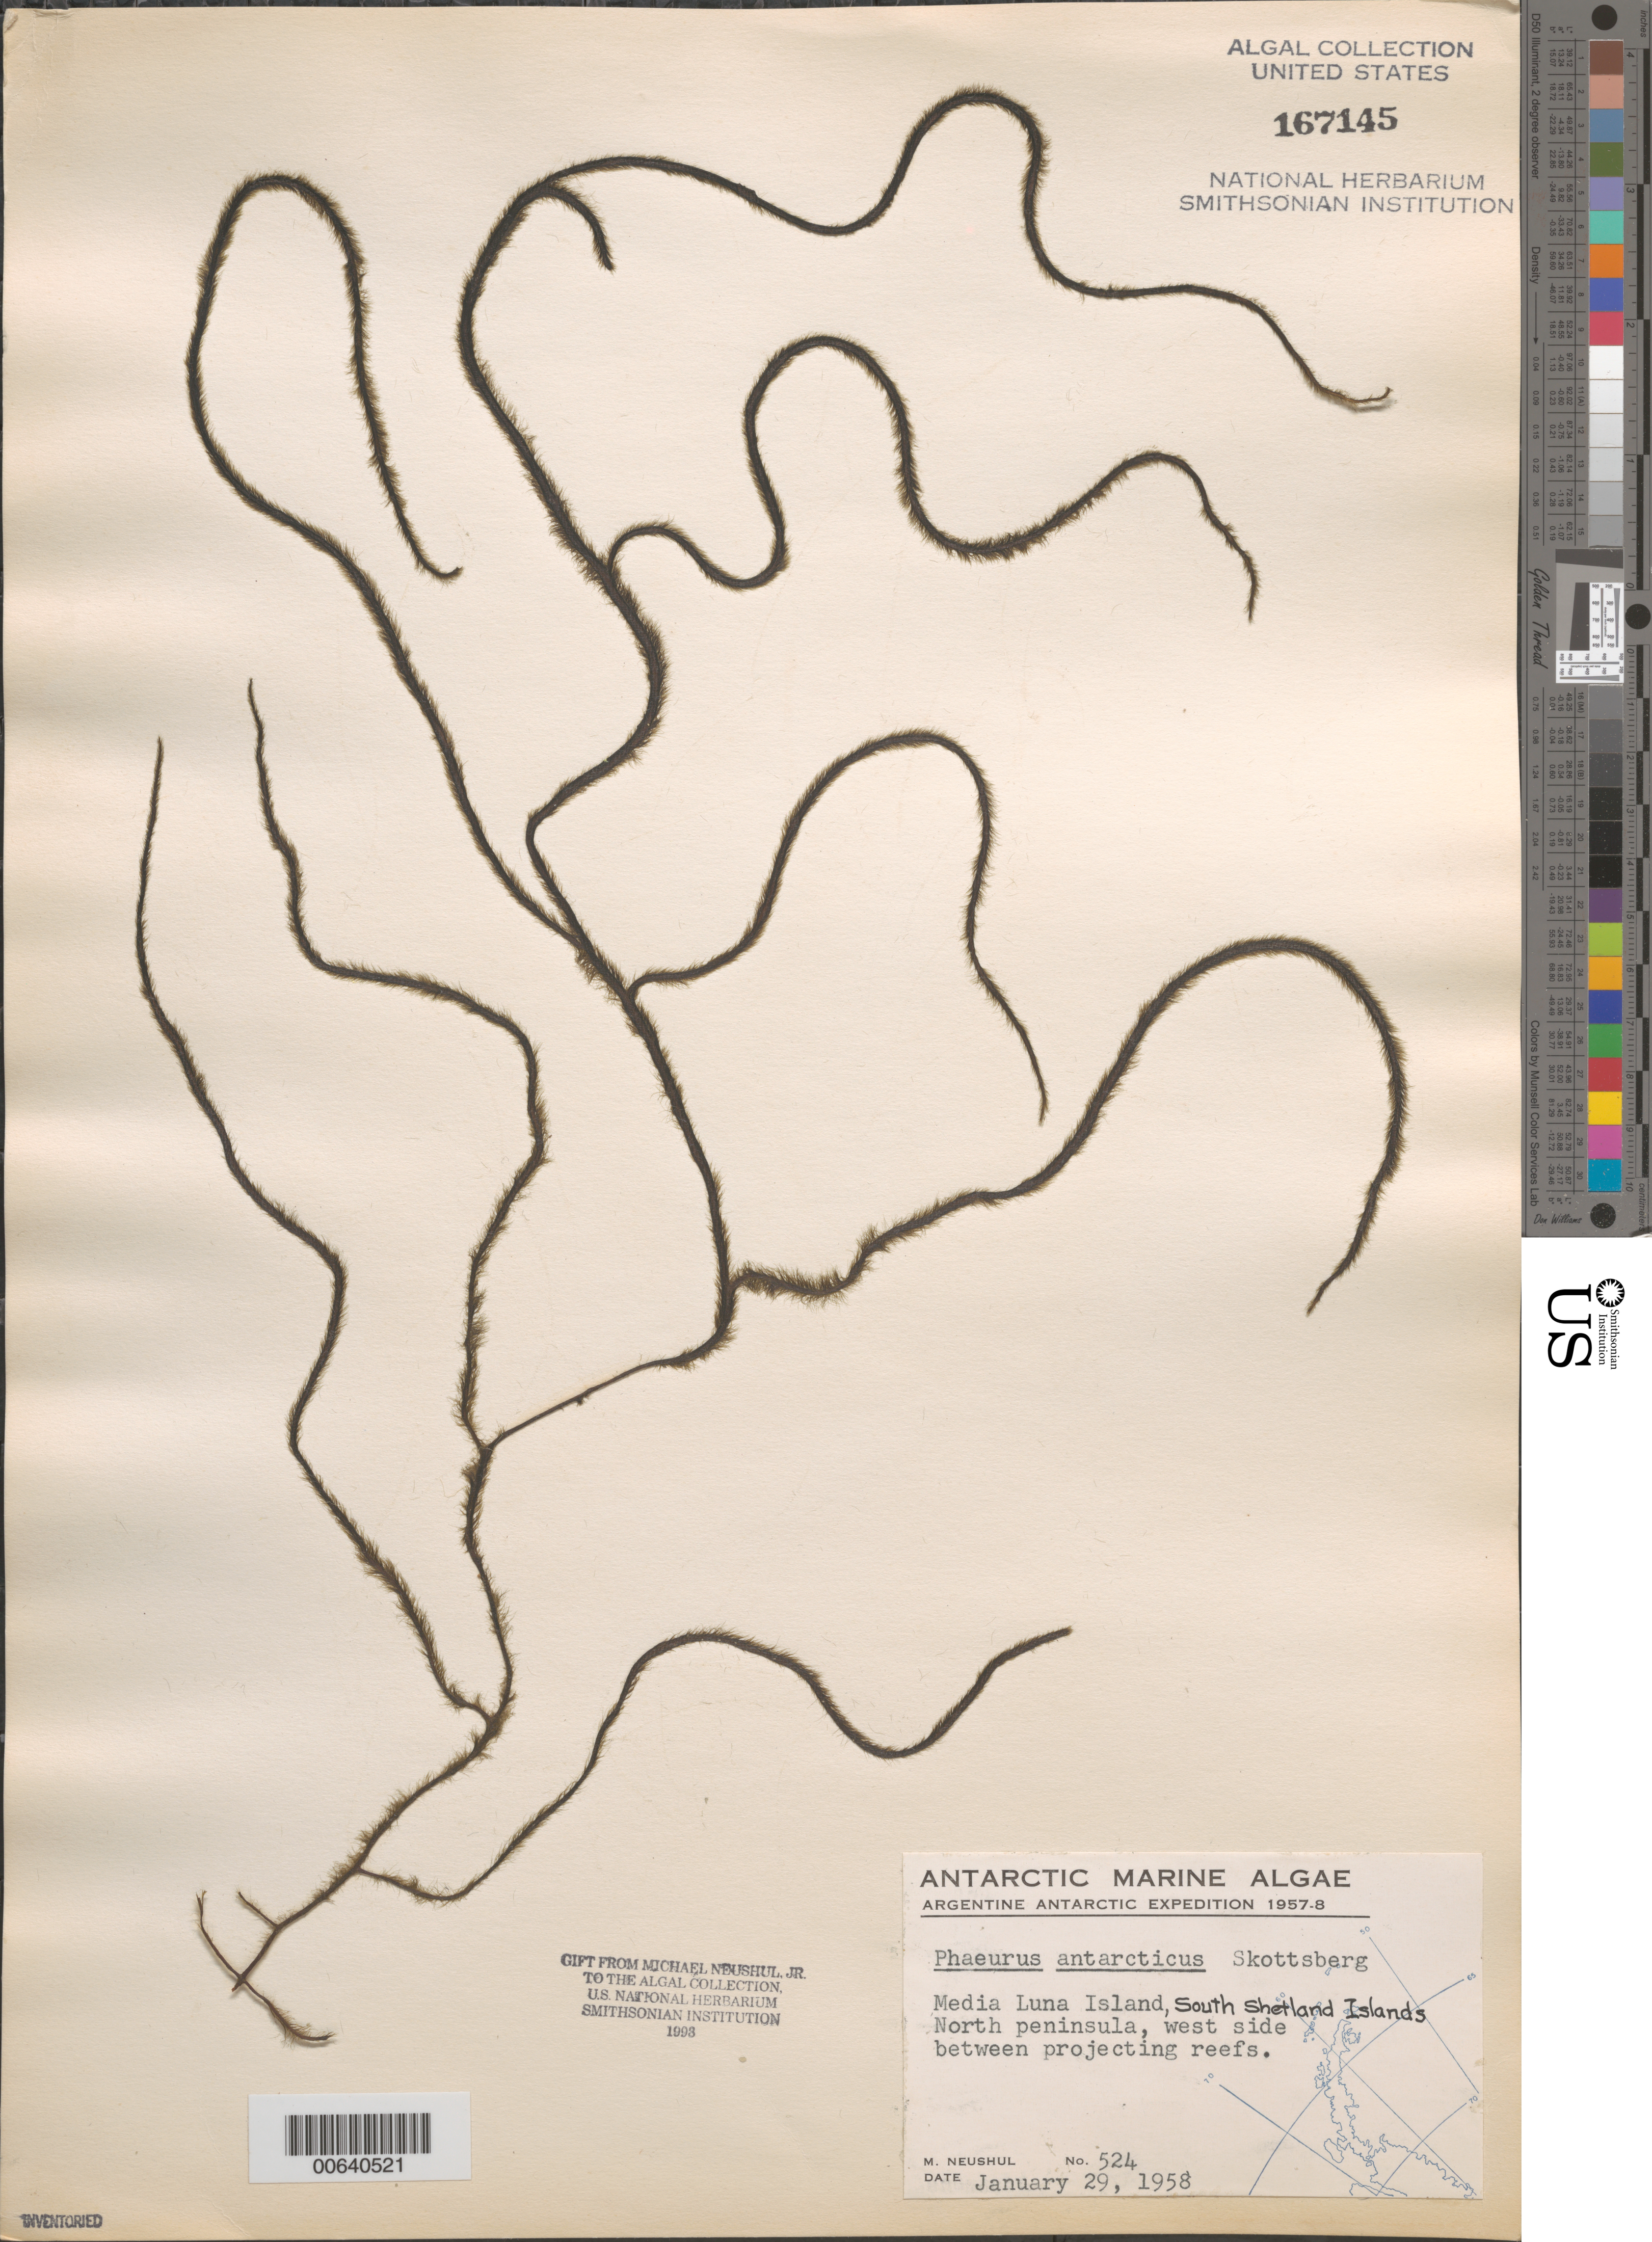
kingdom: Chromista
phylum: Ochrophyta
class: Phaeophyceae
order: Desmarestiales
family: Desmarestiaceae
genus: Phaeurus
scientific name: Phaeurus antarcticus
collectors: M. Neushul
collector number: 524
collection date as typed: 29 Jan 1958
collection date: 1958-01-29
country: Antarctica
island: Half Moon Island (Media Luna Island)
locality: North Peninsula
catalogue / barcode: US 167145